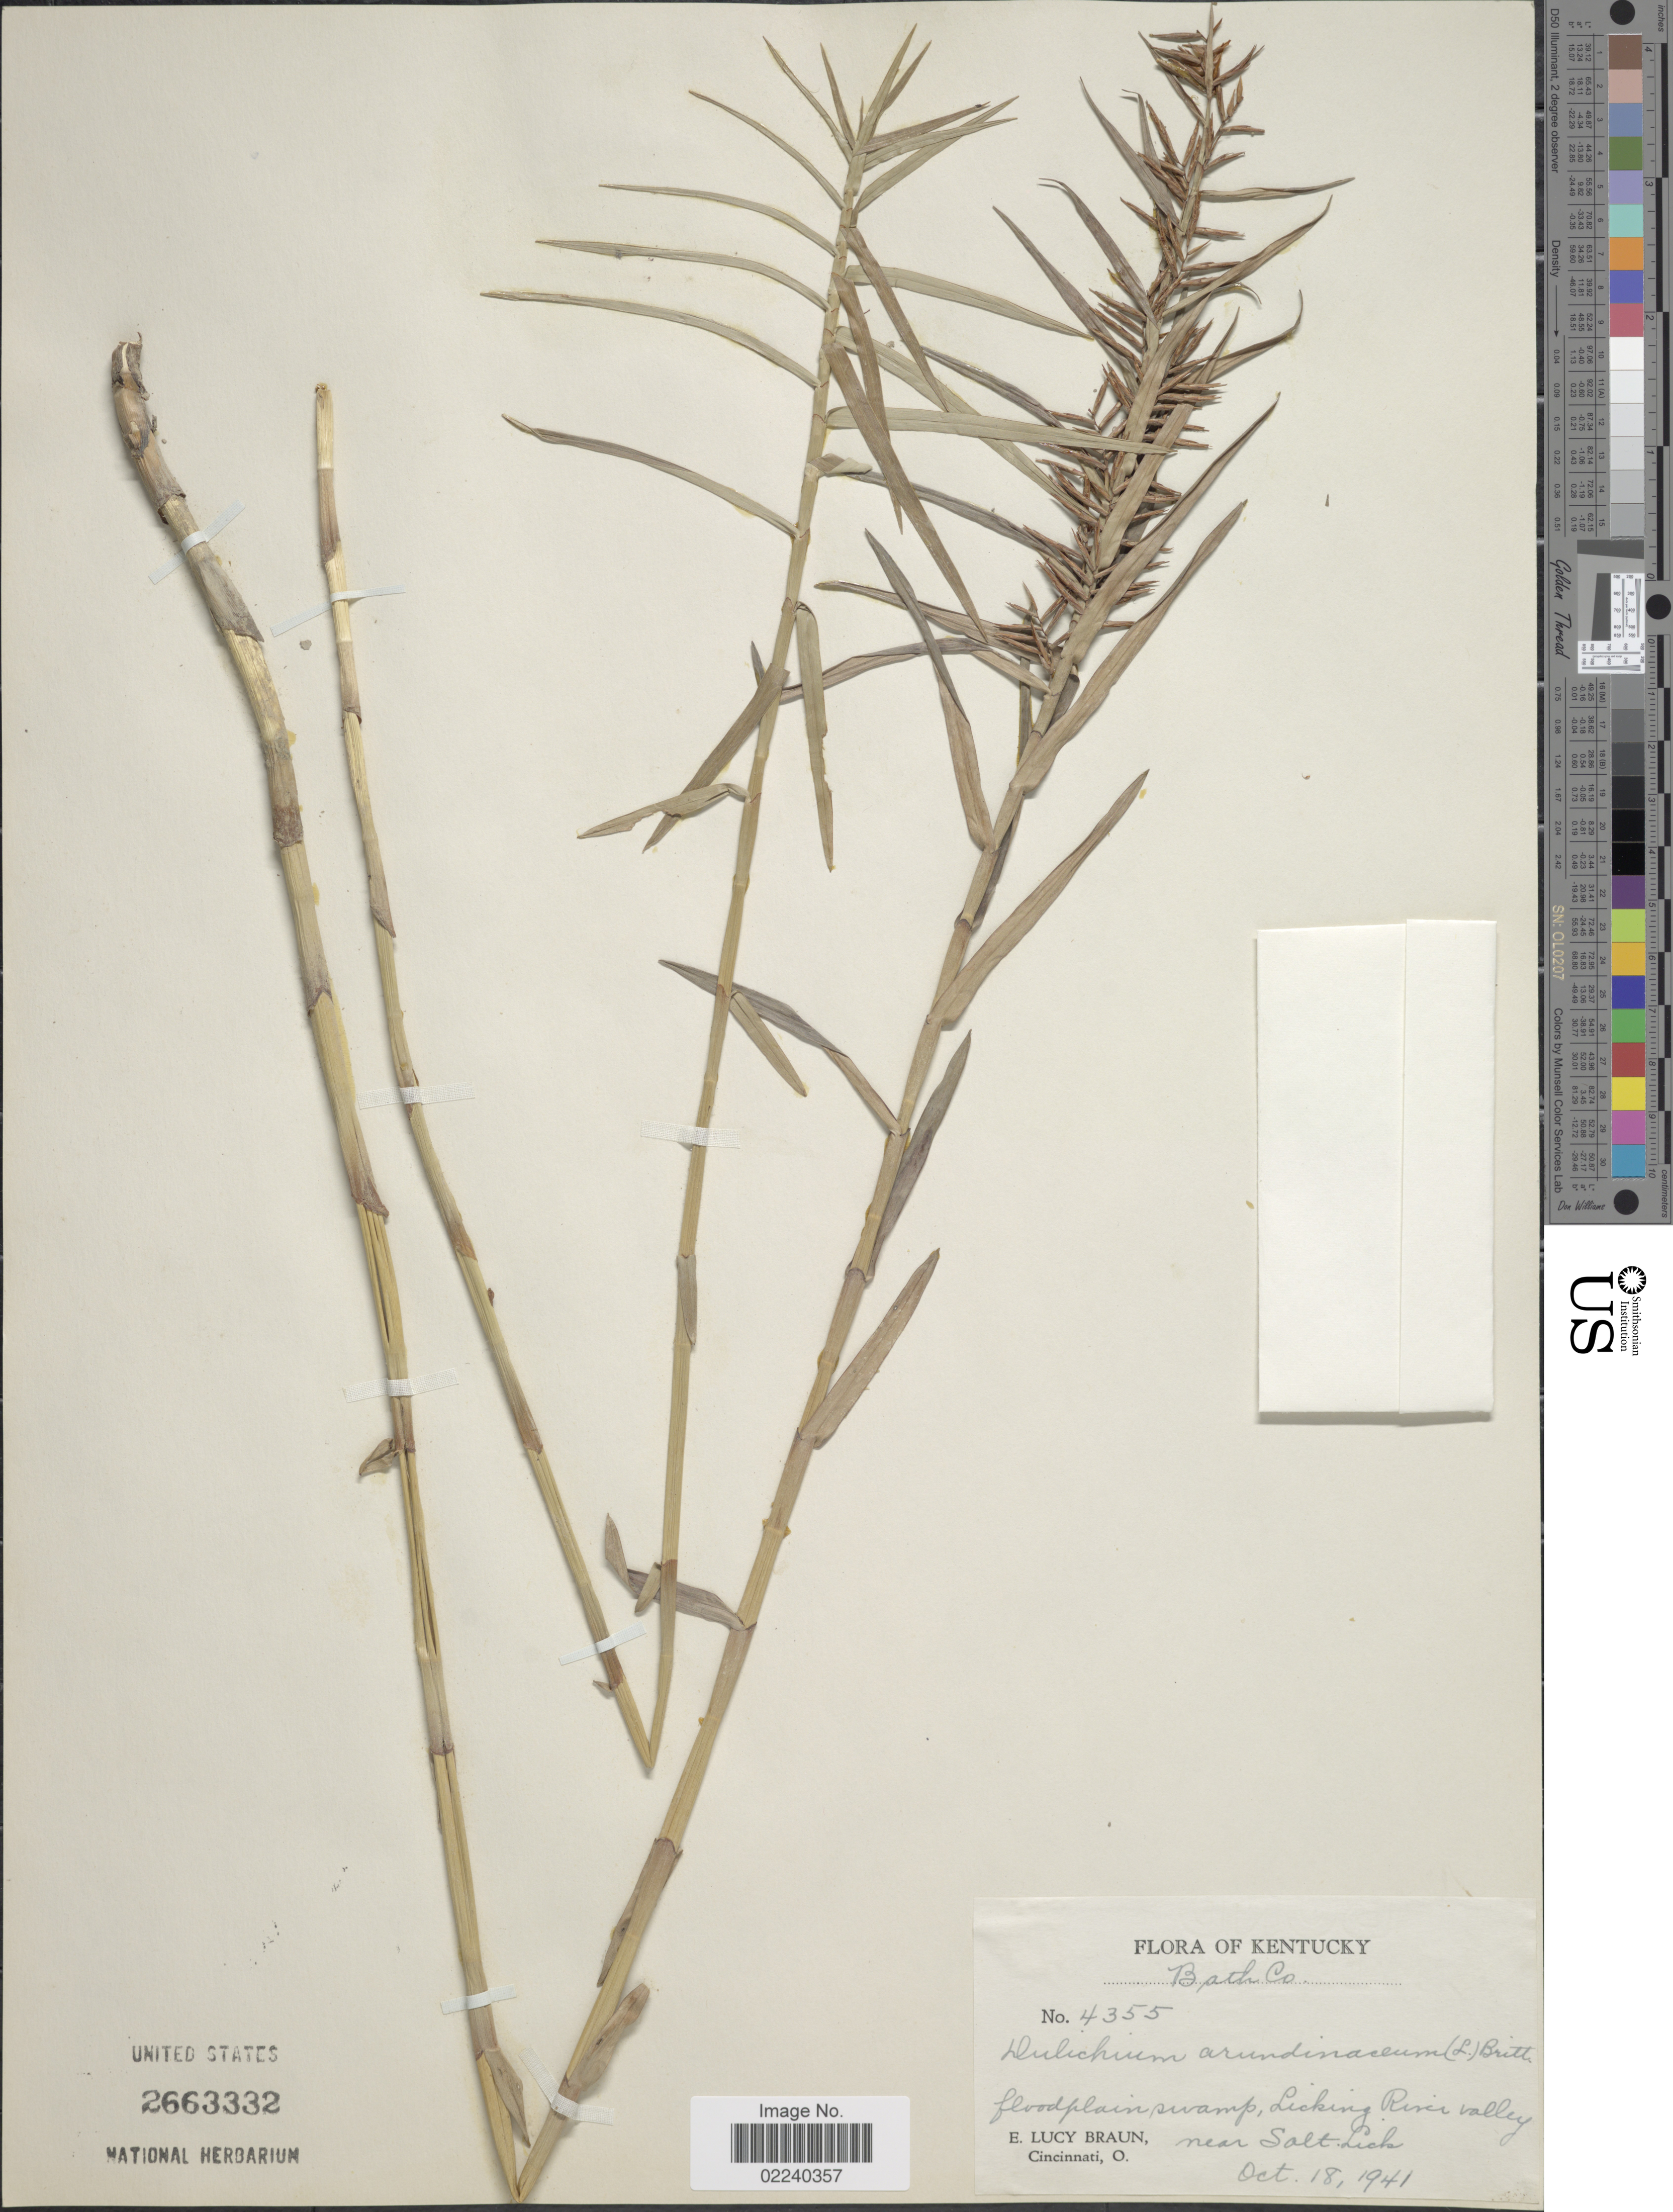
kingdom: Plantae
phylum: Tracheophyta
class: Liliopsida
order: Poales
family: Cyperaceae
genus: Dulichium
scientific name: Dulichium arundinaceum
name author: (L.) Britton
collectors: E. L. Braun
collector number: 4355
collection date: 1941-10-18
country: United States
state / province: Kentucky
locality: Bath Co., Licking River Valley, near Salt Lick.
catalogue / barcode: US 2663332